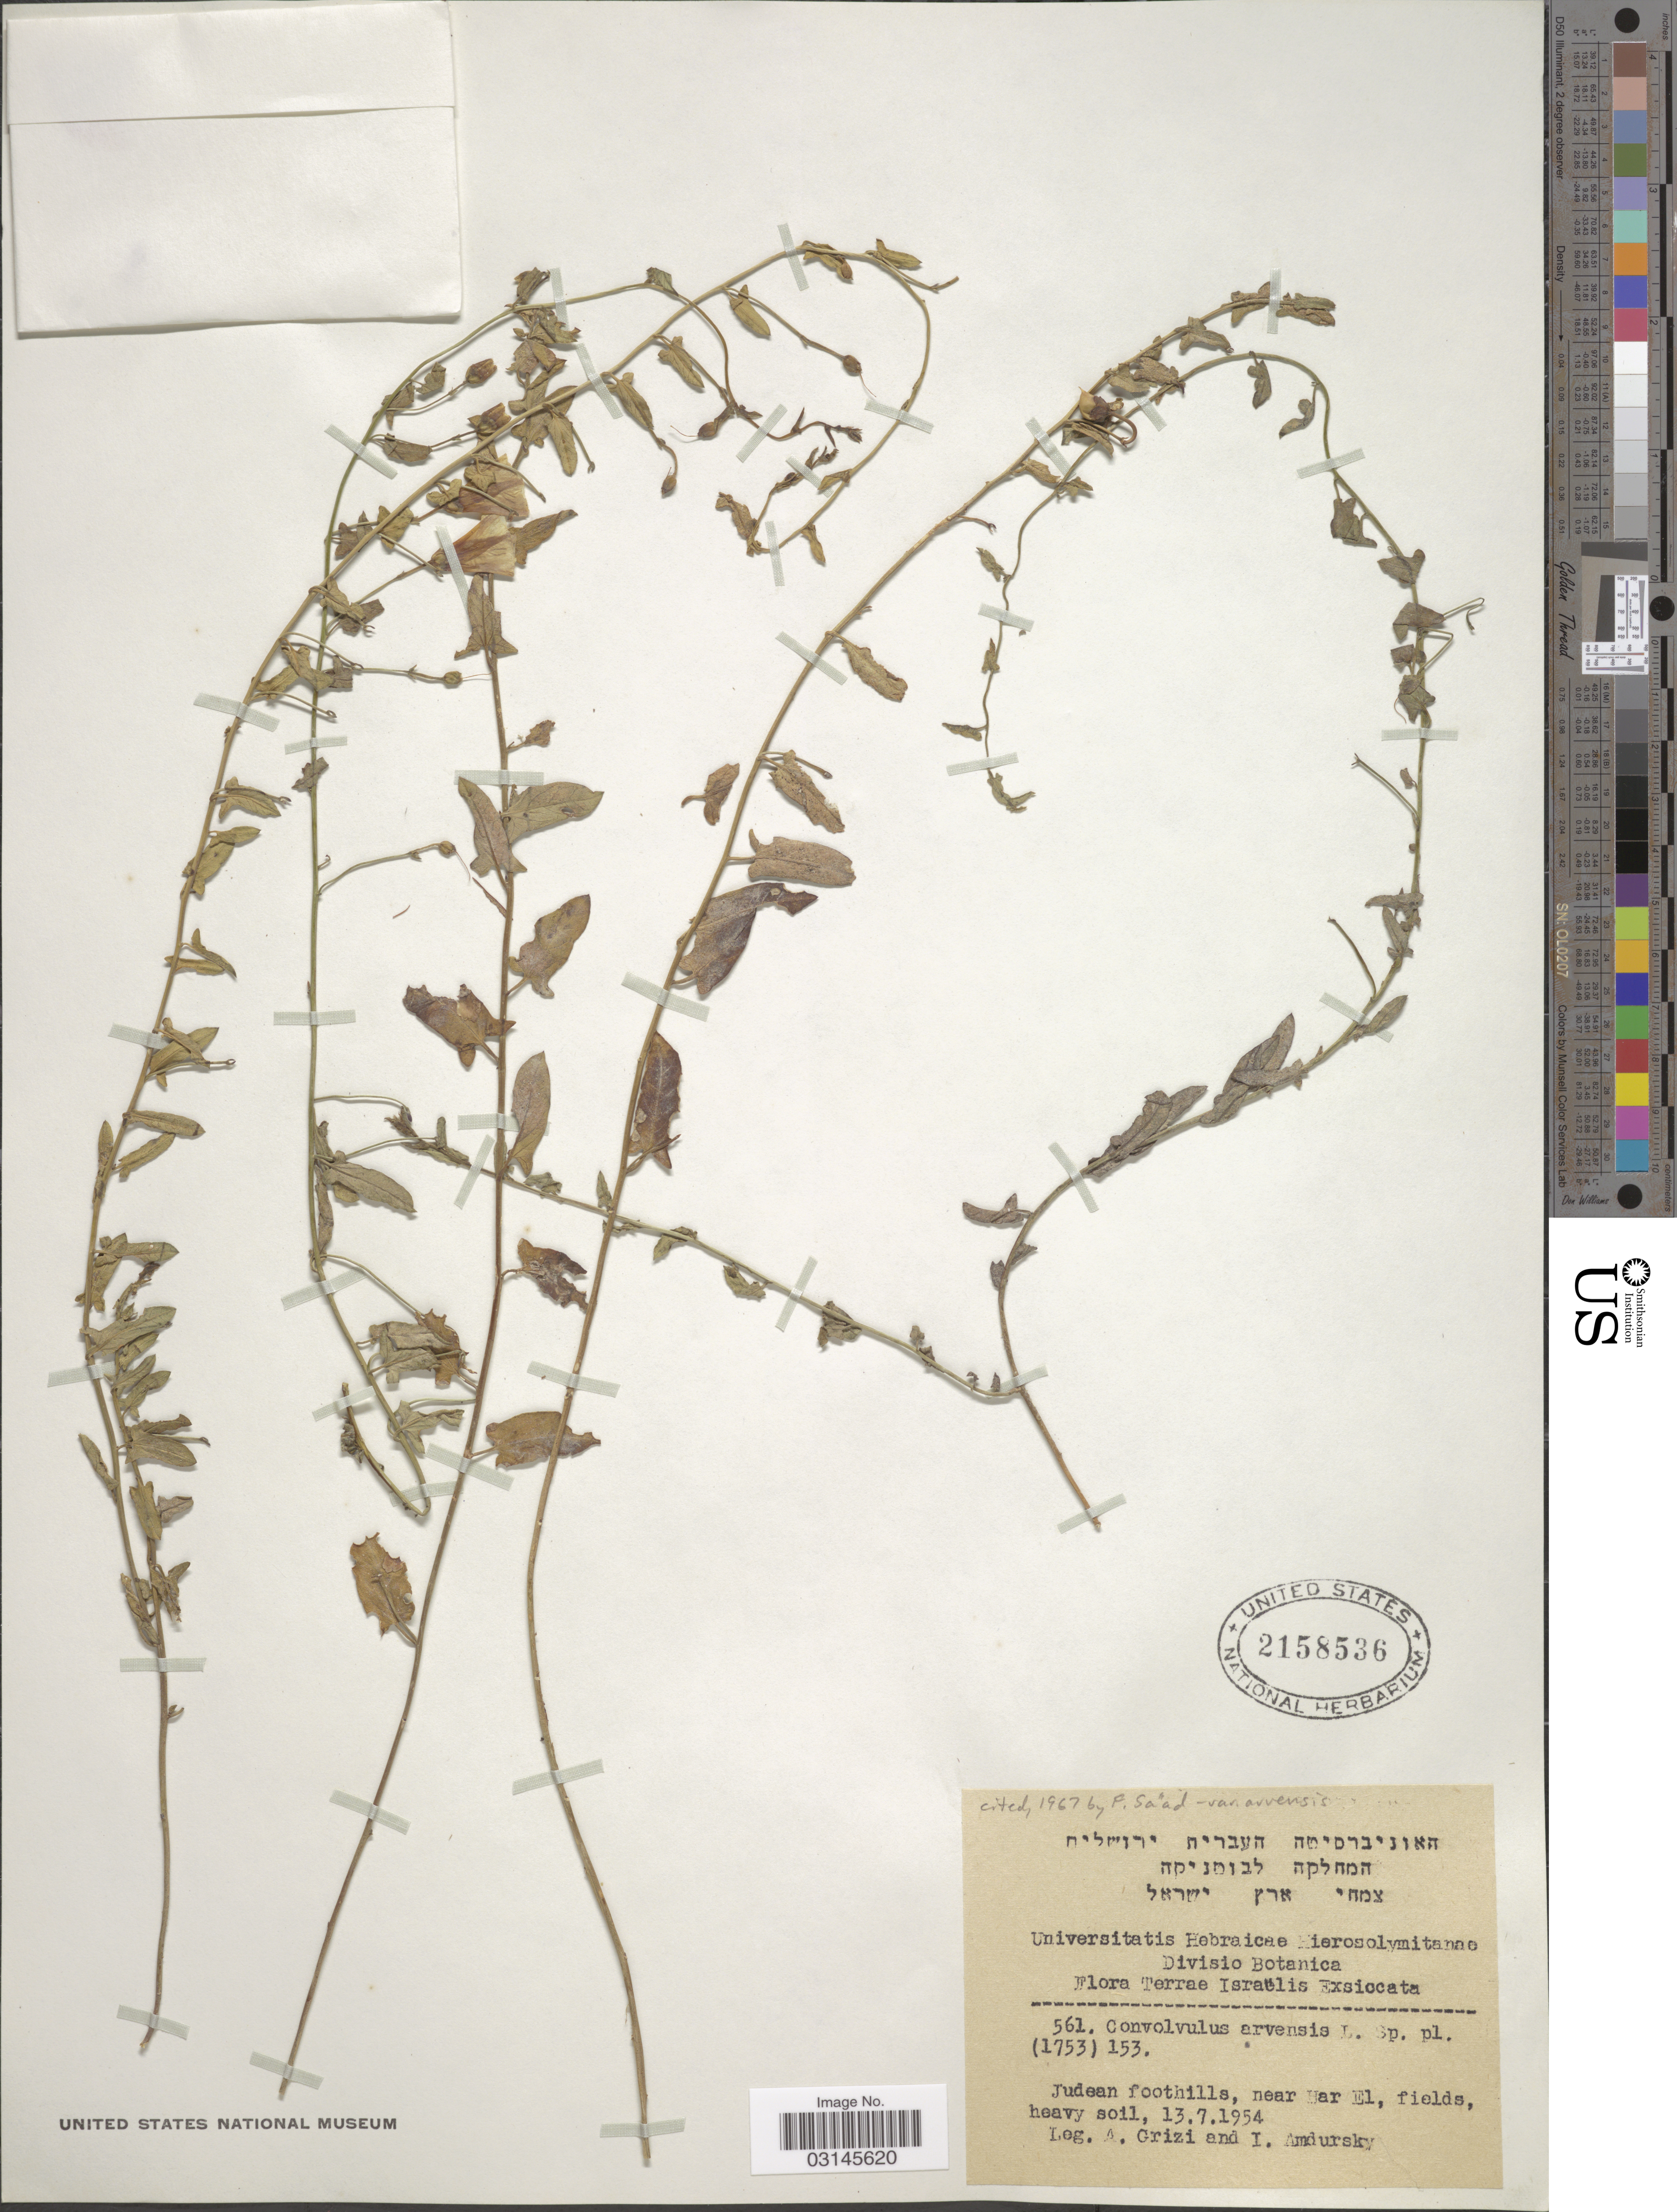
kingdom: Plantae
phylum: Tracheophyta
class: Magnoliopsida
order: Solanales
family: Convolvulaceae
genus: Convolvulus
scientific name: Convolvulus arvensis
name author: L.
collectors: A. Grizi & I. Amdursky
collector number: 561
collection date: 1954-07-13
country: Israel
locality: Judean foothills, near Har El.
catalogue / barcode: US 2158536